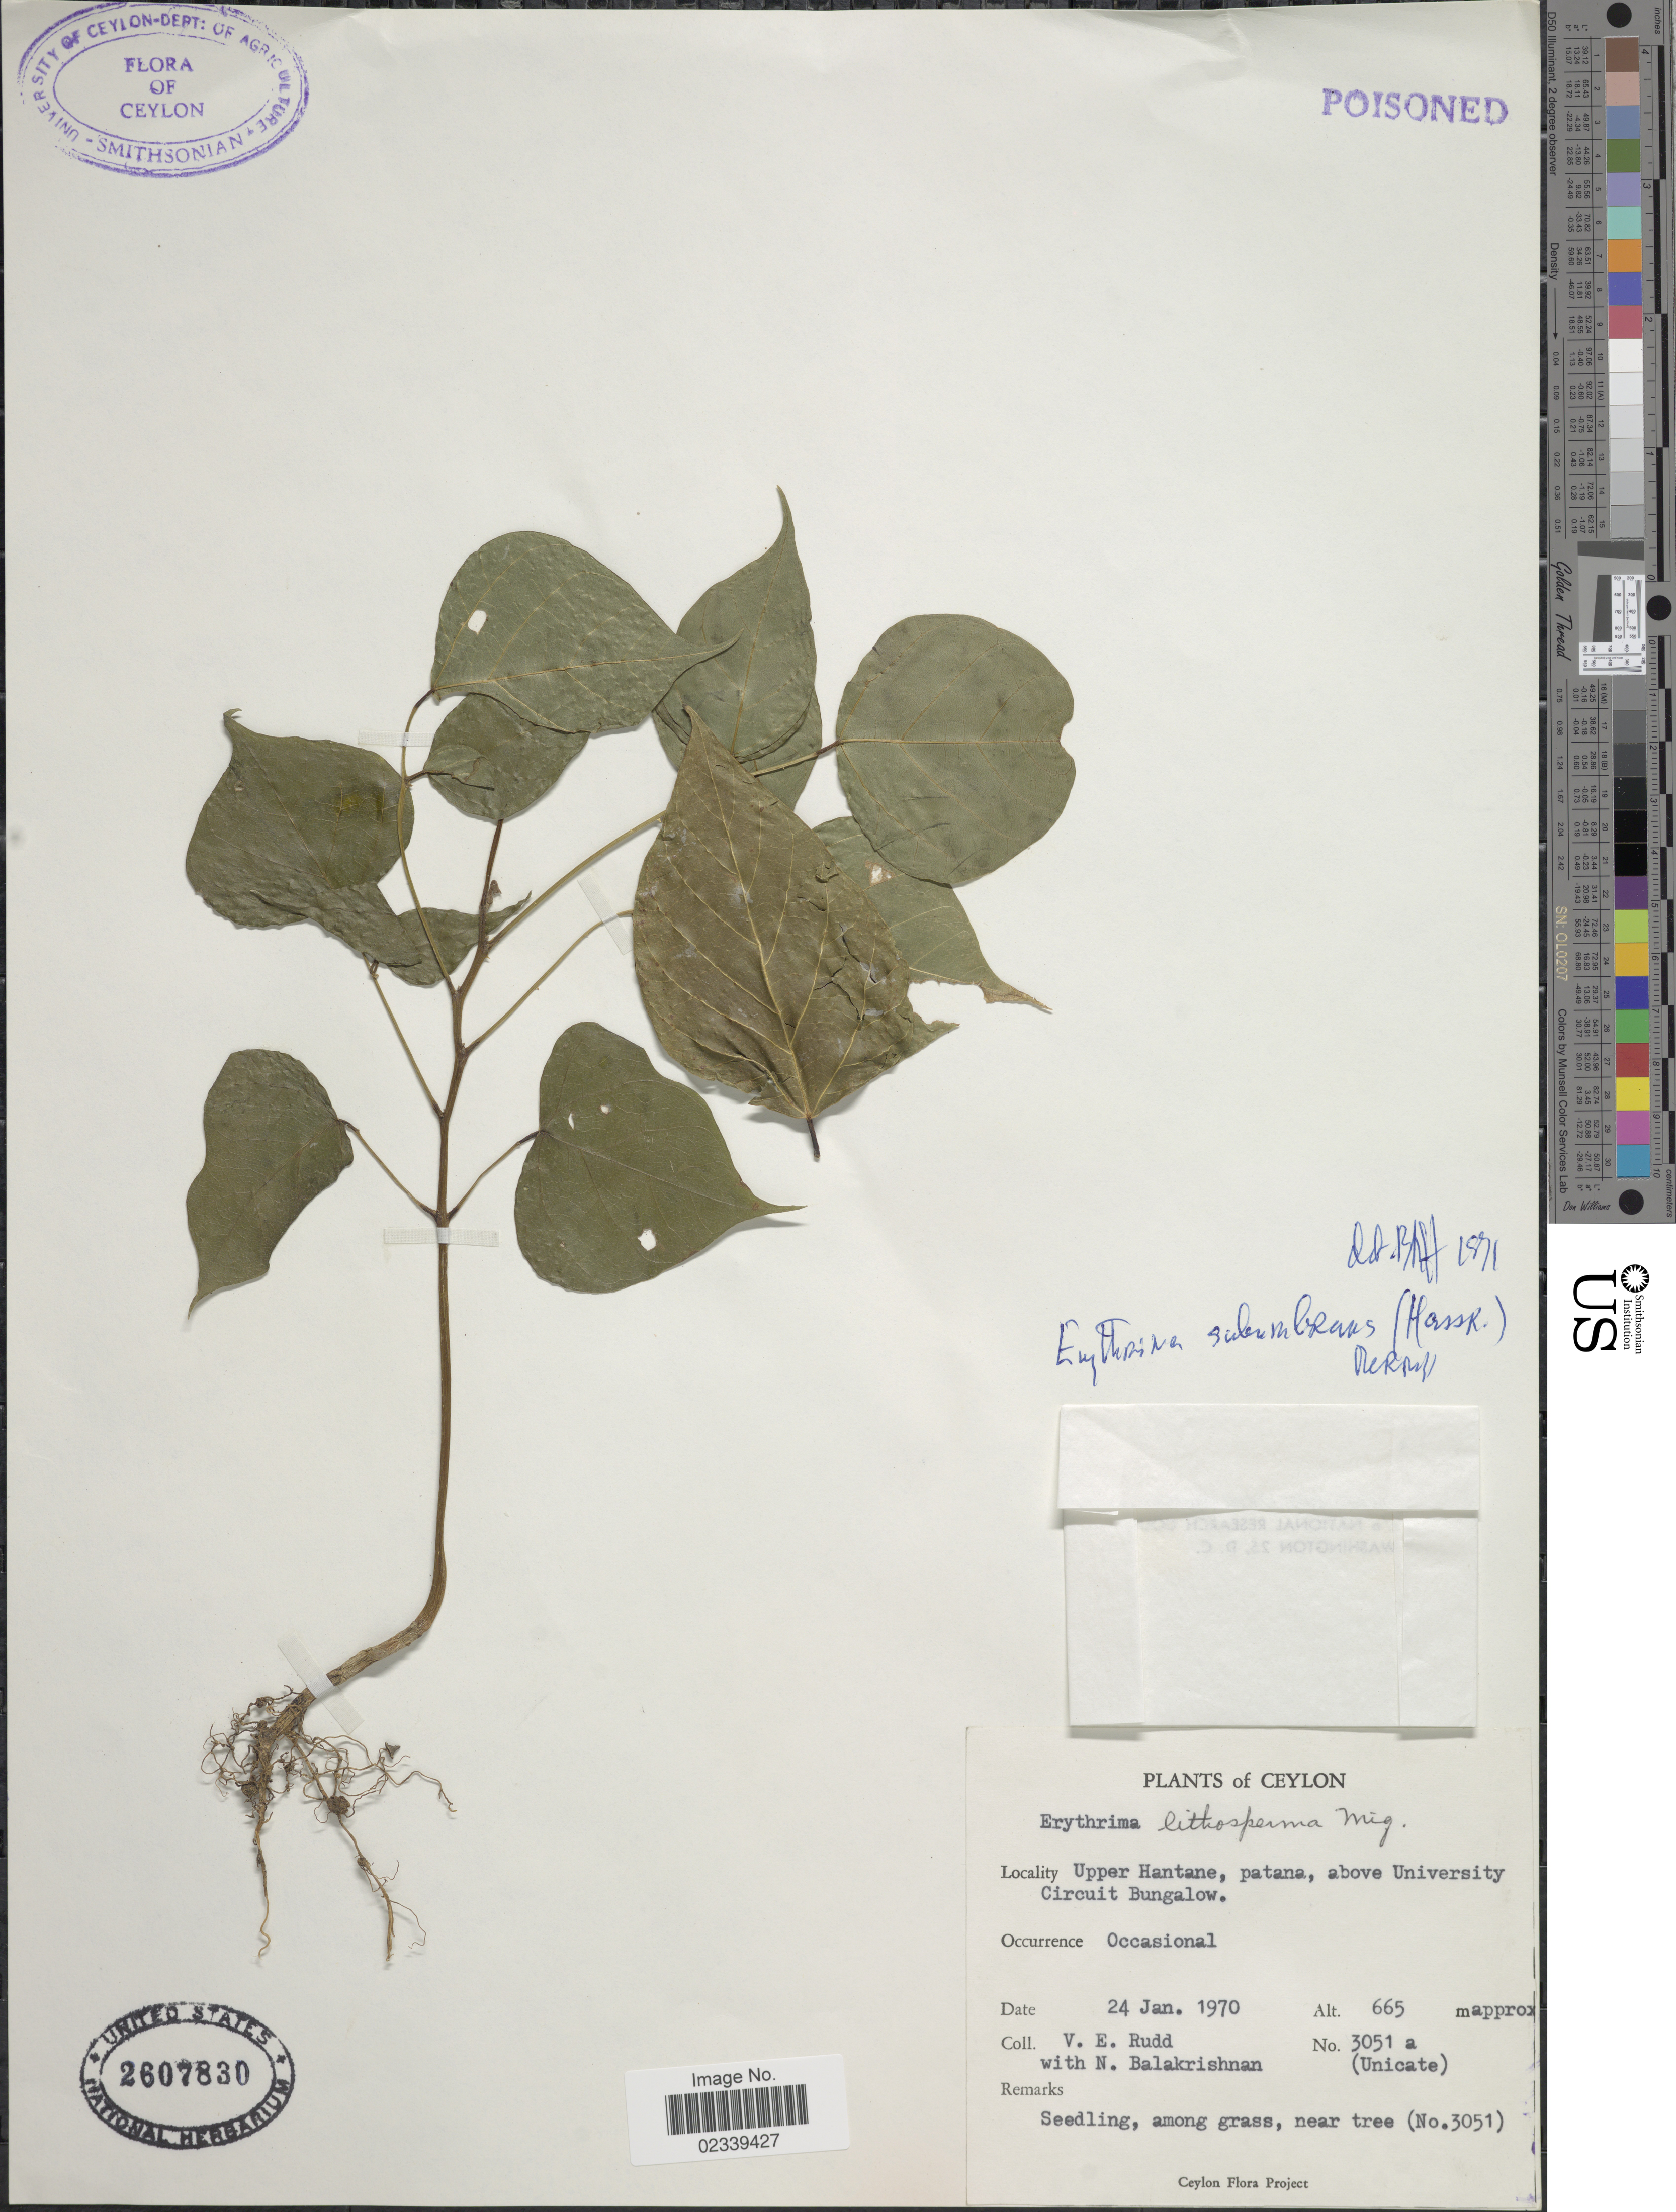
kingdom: Plantae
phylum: Tracheophyta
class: Magnoliopsida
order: Fabales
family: Fabaceae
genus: Erythrina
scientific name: Erythrina subumbrans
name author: (Hassk.) Merr.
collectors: V. E. Rudd & N. Balakrishnan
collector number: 3051a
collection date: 1970-01-24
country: Sri Lanka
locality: Ceylon, Upper Hantane, patana, above University Circuit Bungalow.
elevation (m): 665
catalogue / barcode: US 2607830